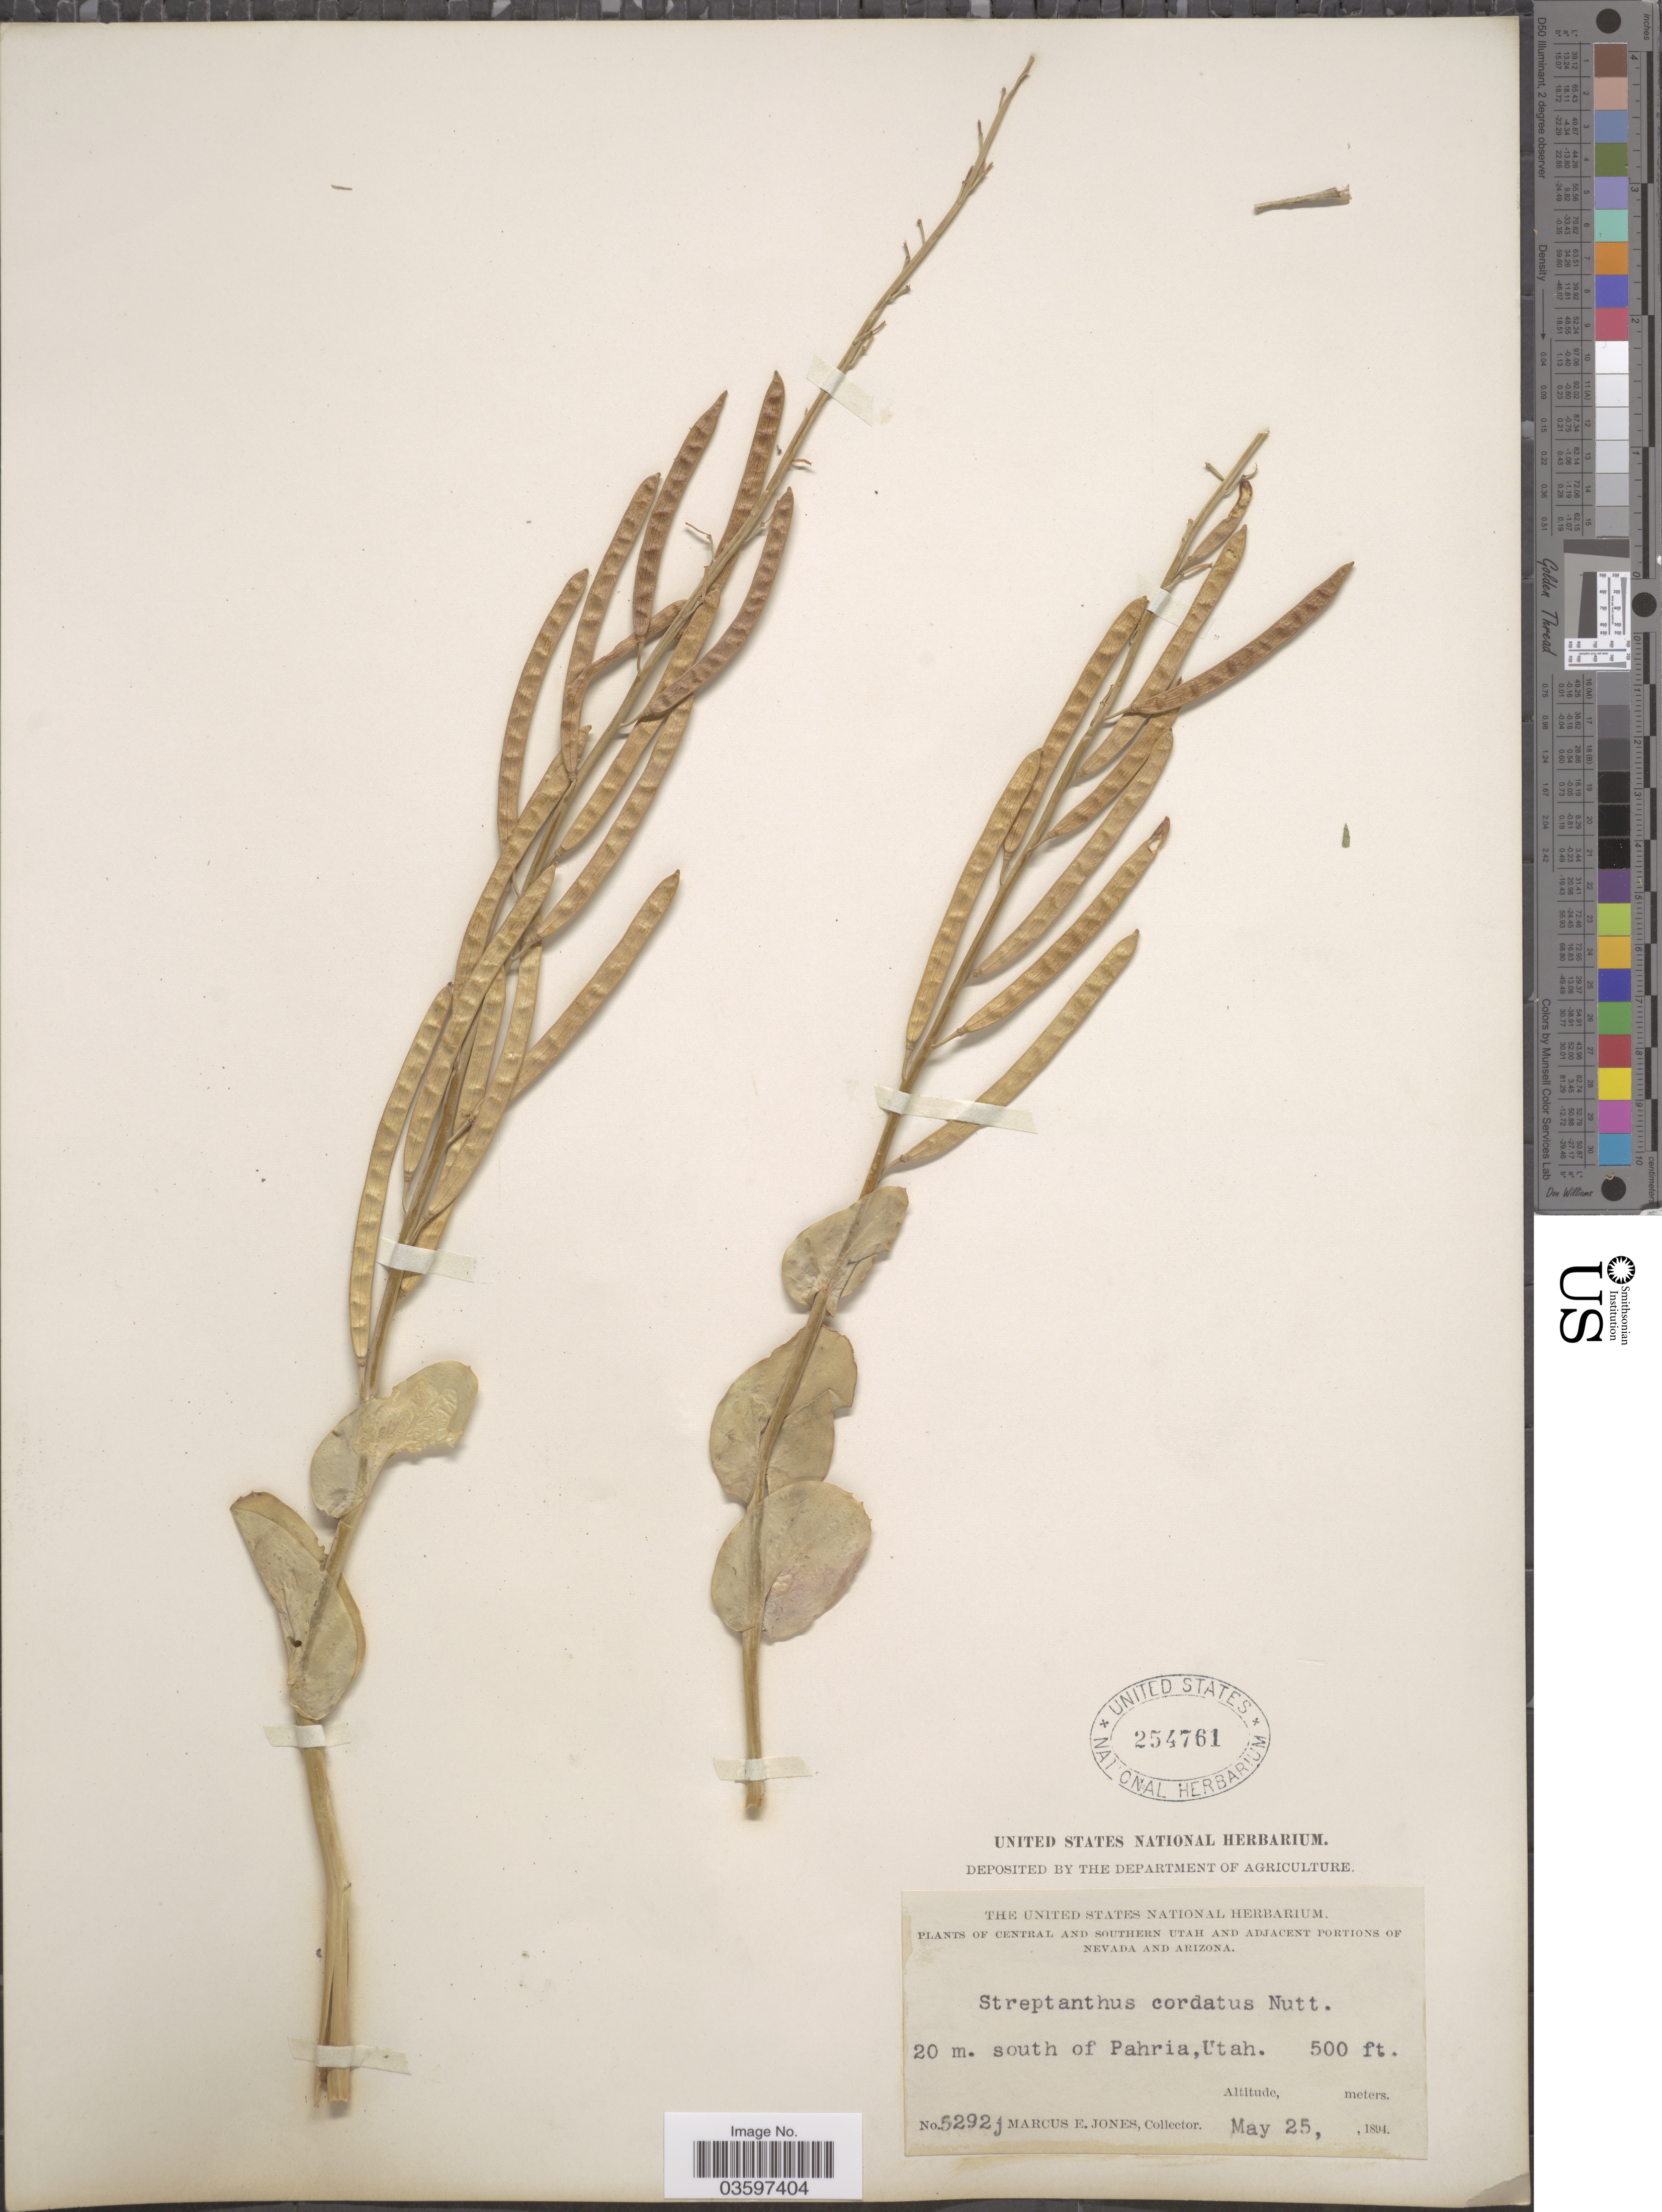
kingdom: Plantae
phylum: Tracheophyta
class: Magnoliopsida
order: Brassicales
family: Brassicaceae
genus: Streptanthus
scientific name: Streptanthus cordatus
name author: Nutt. ex Torr. & A. Gray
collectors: M. E. Jones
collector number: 5292j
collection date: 1894-05-25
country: United States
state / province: Utah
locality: Central and Southern Utah. 20 m. south of Pahria.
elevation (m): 152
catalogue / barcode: US 254761